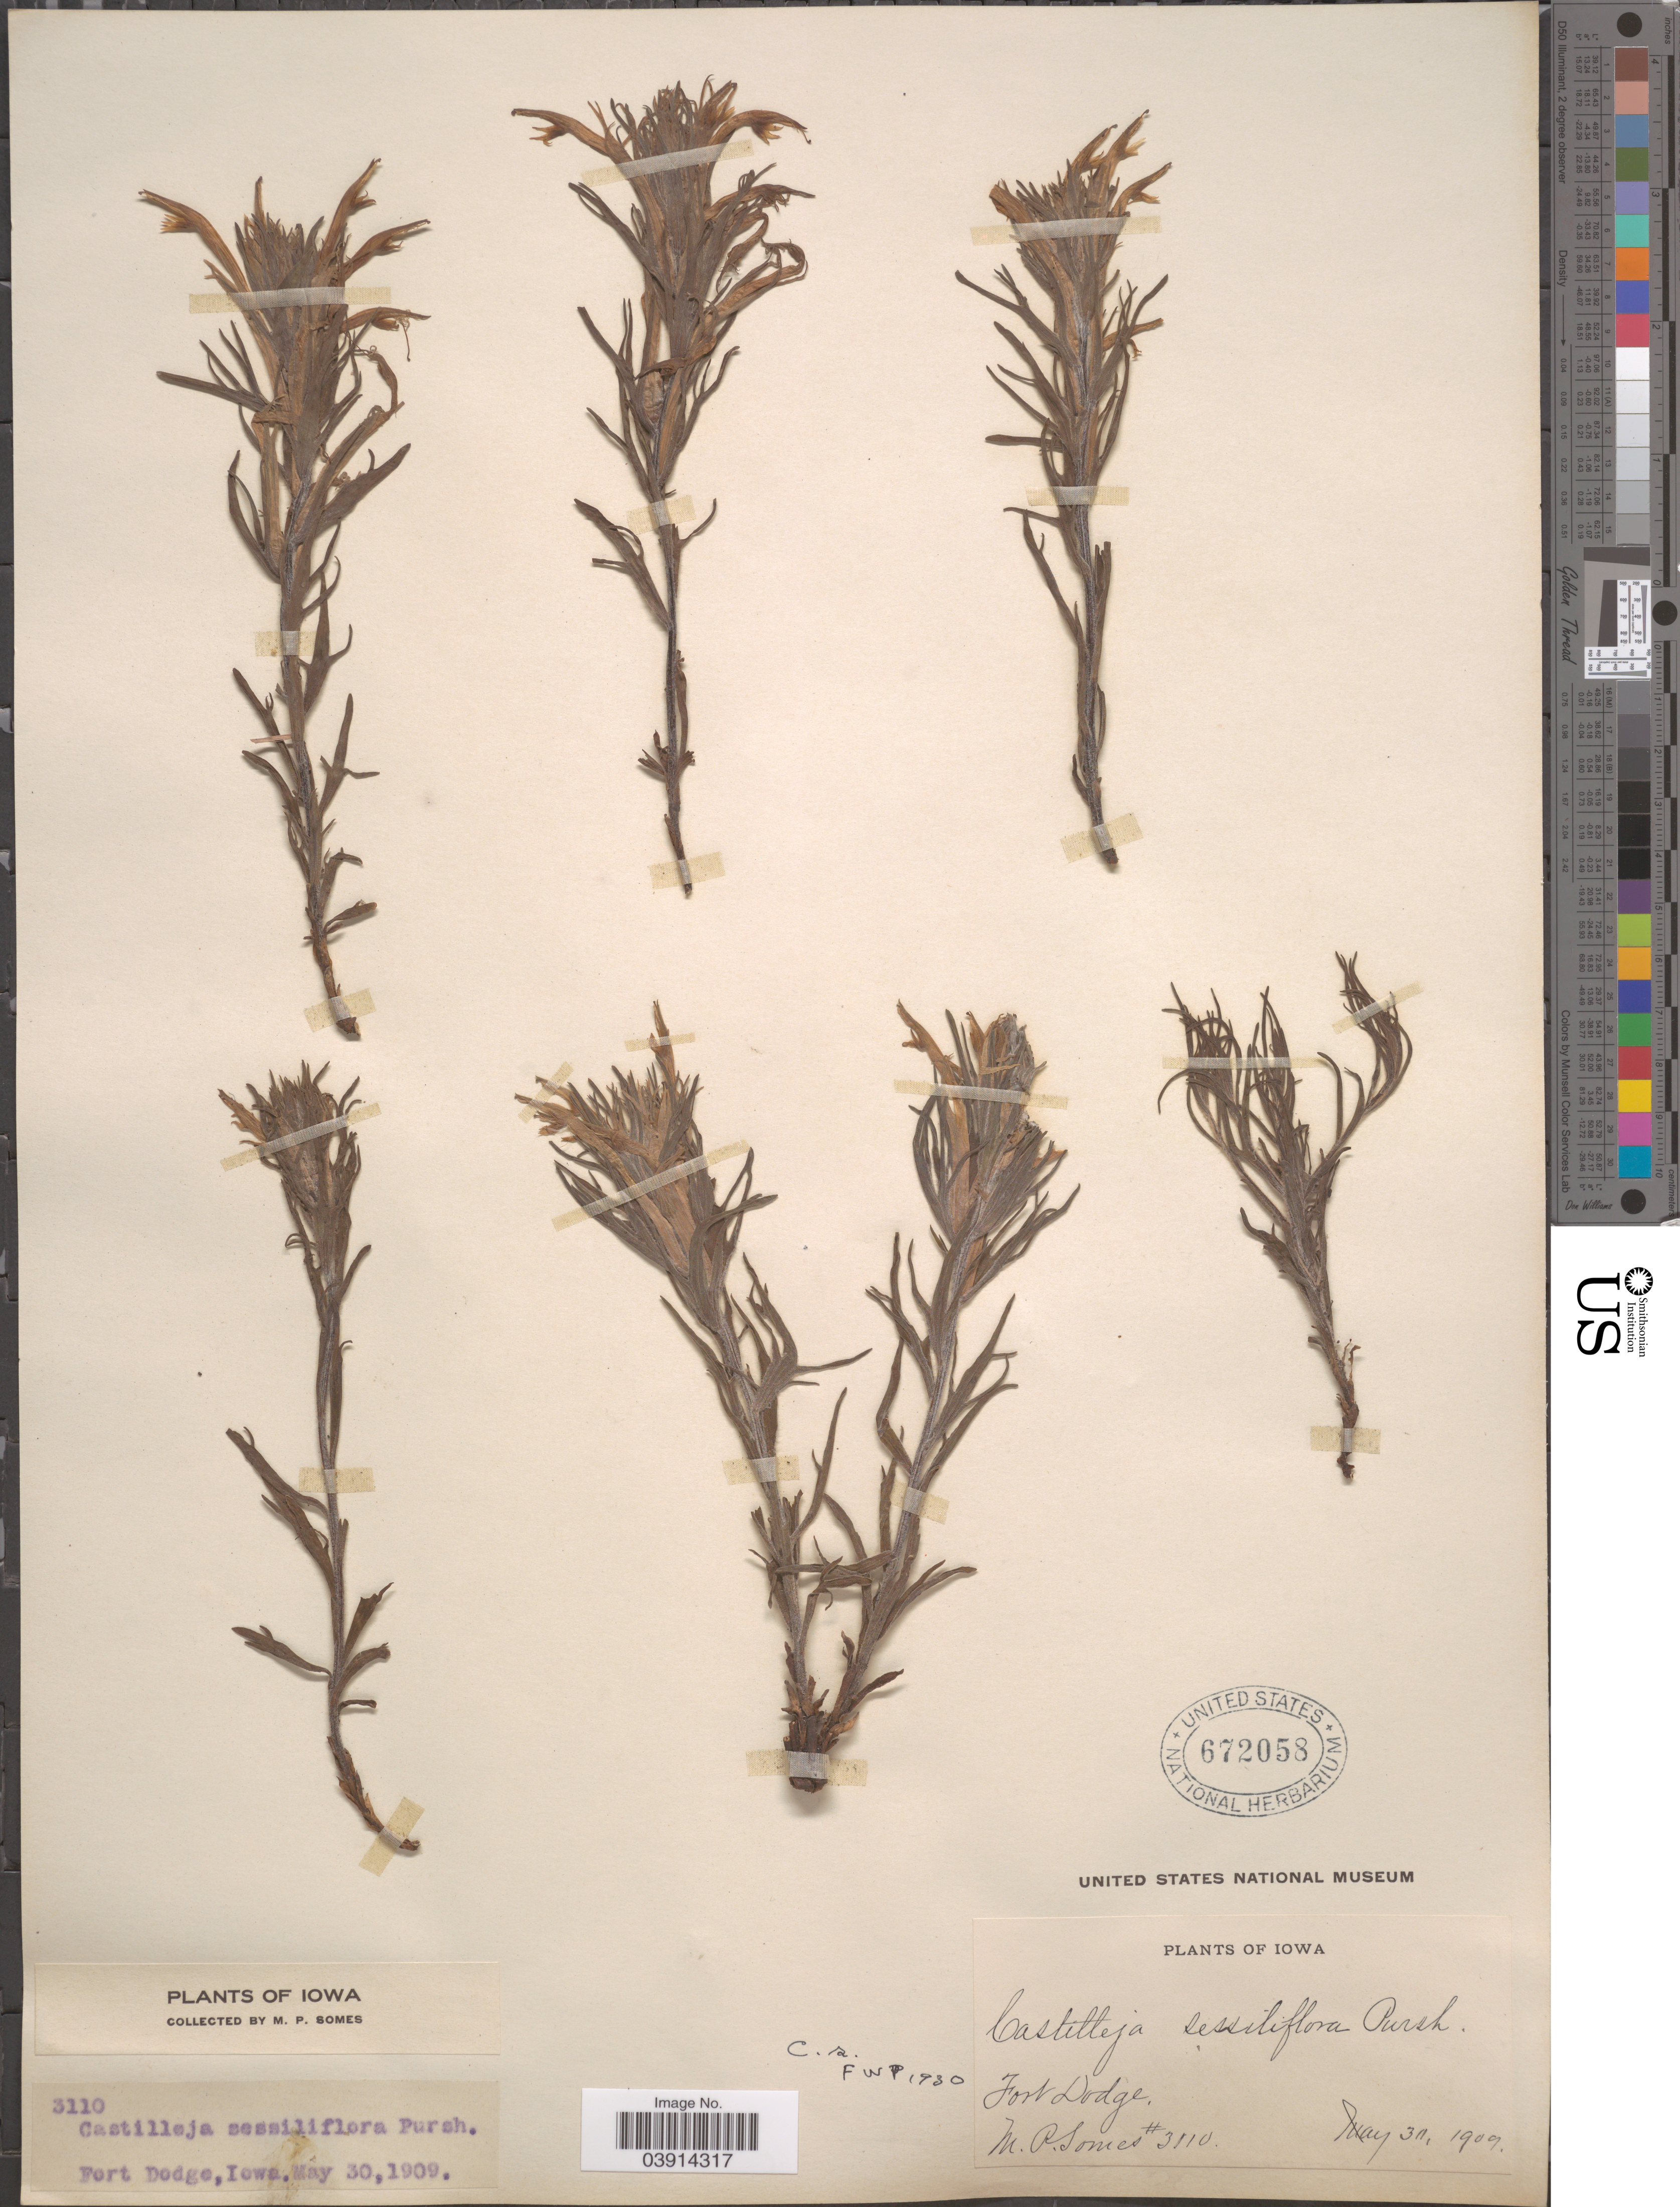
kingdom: Plantae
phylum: Tracheophyta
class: Magnoliopsida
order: Lamiales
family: Orobanchaceae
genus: Castilleja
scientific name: Castilleja sessiliflora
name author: Pursh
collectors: M. Somes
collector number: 3110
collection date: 1909-05-30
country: United States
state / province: Iowa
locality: Fort Dodge.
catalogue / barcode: US 672058